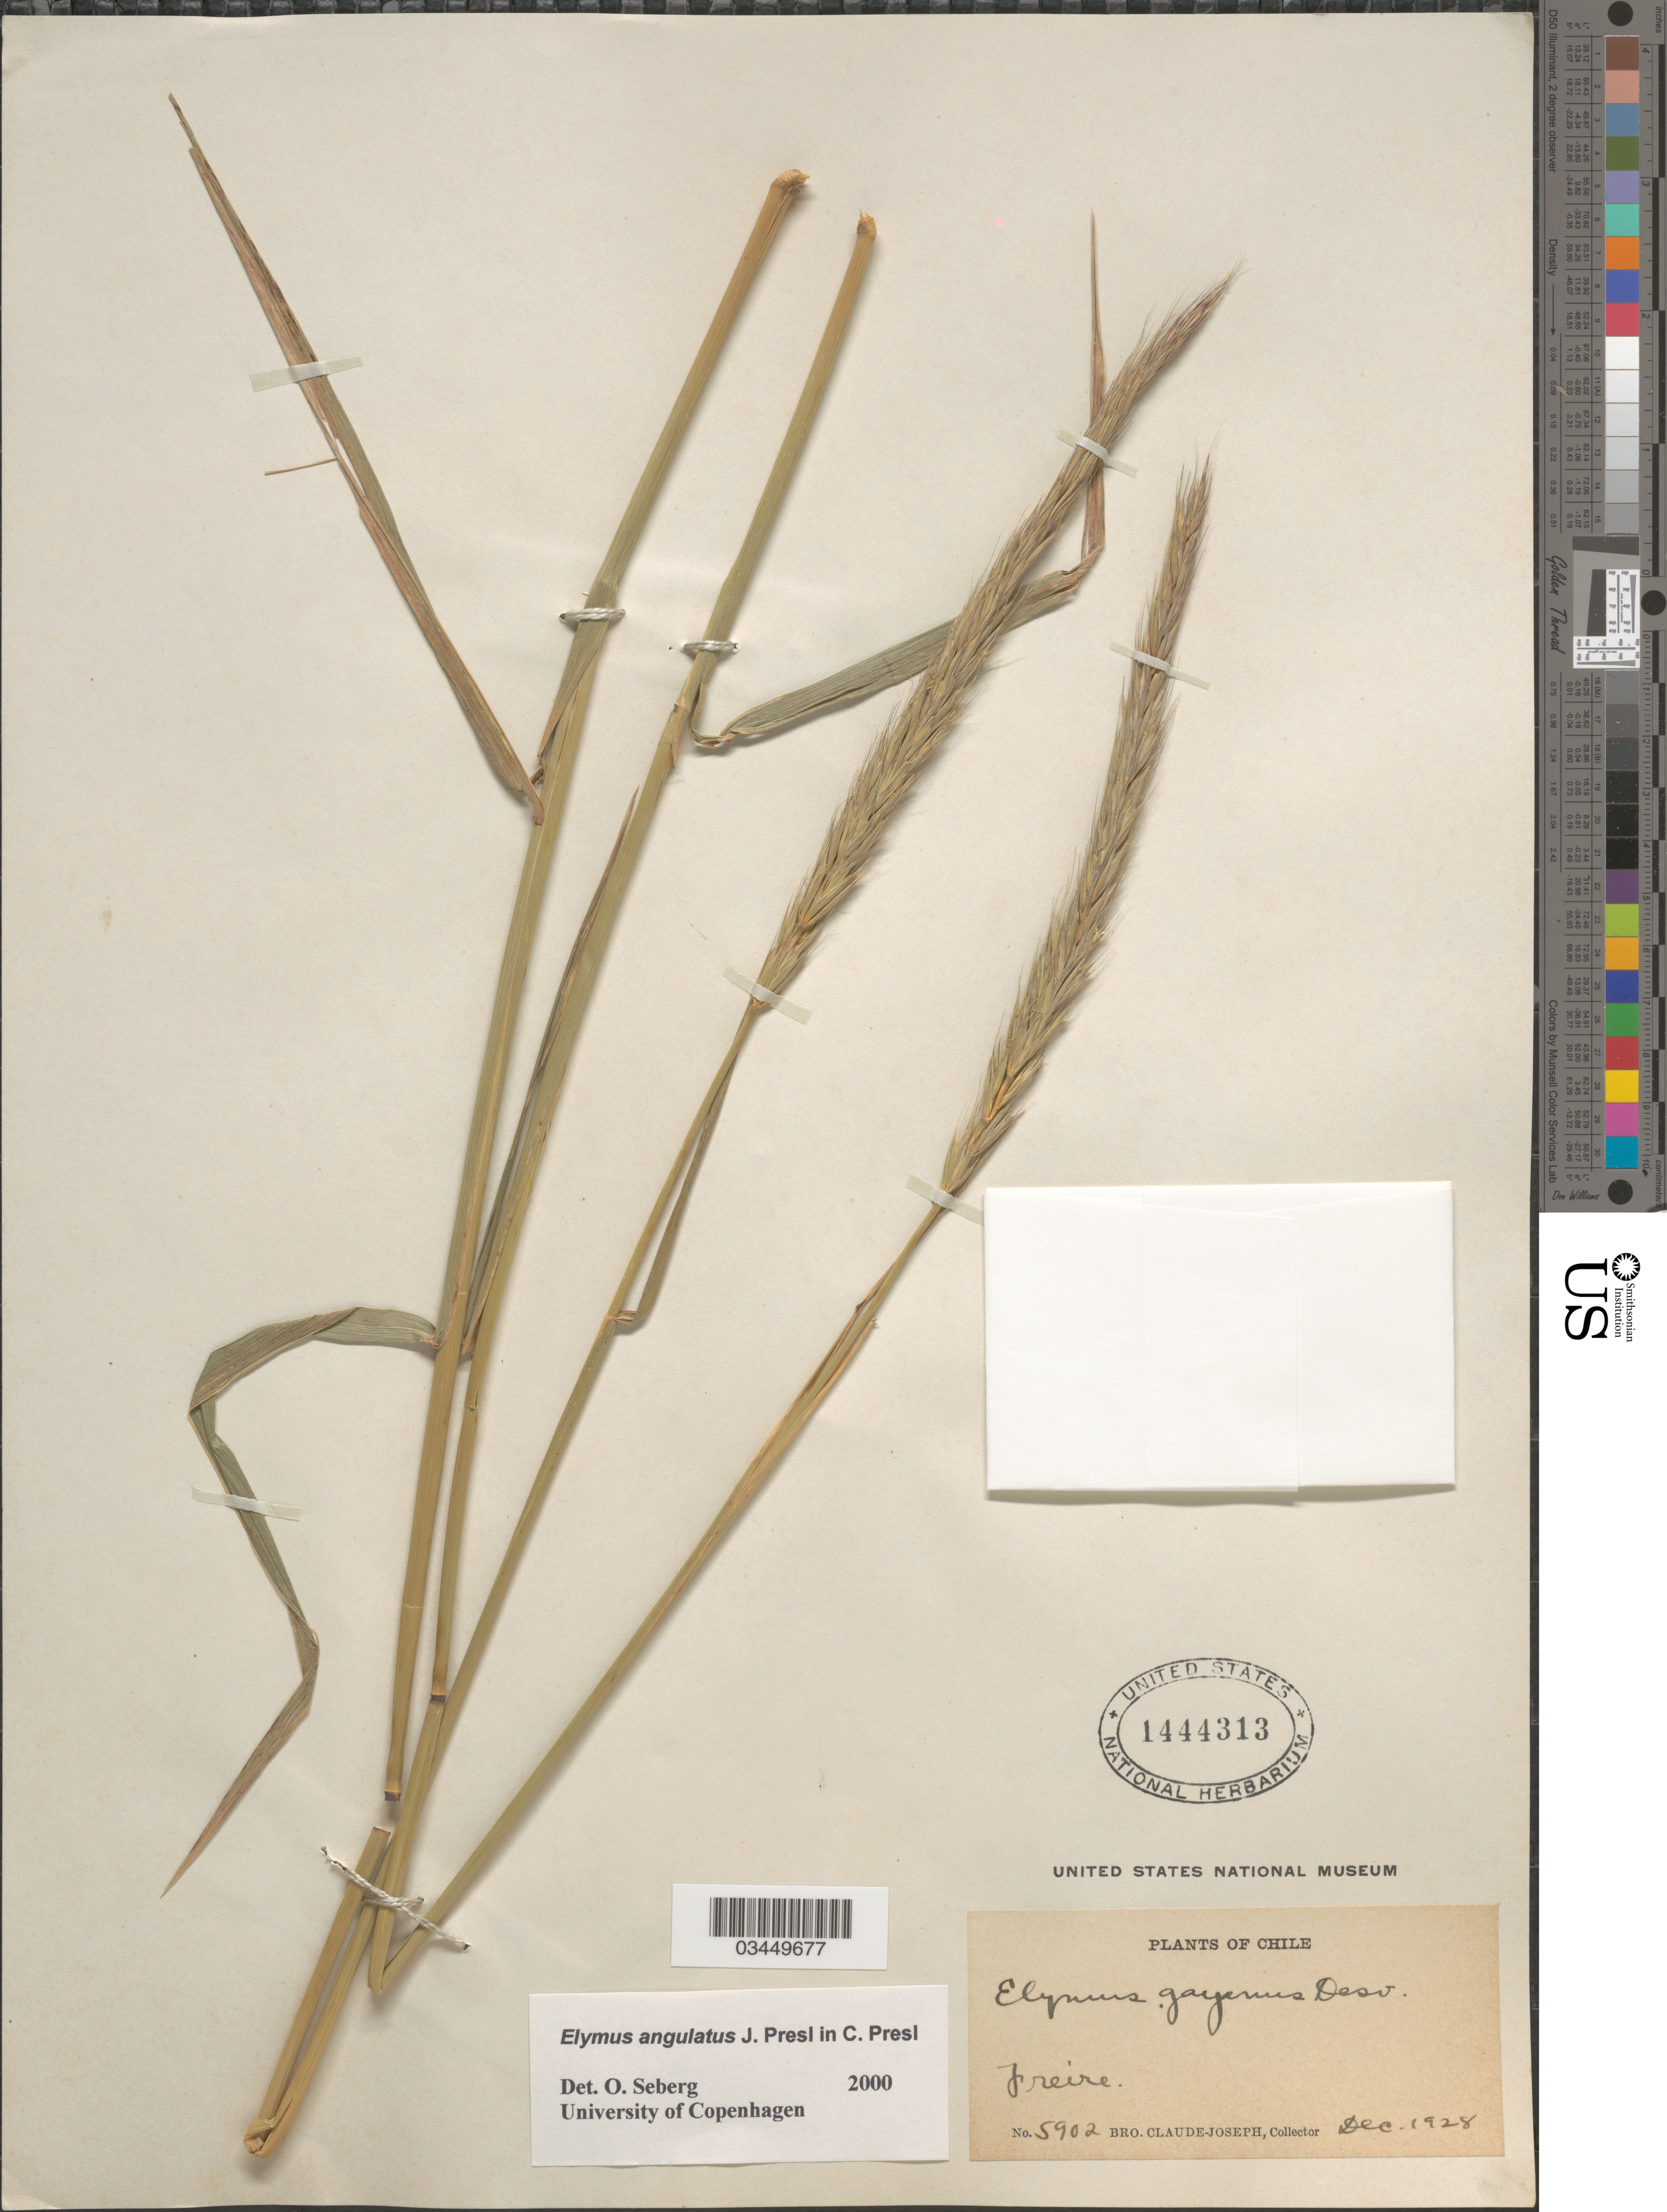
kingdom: Plantae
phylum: Tracheophyta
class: Liliopsida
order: Poales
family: Poaceae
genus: Elymus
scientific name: Elymus angulatus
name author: J. Presl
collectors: Bro. Claude-Joseph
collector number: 5902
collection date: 1928-12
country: Chile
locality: Freire.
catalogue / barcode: US 1444313